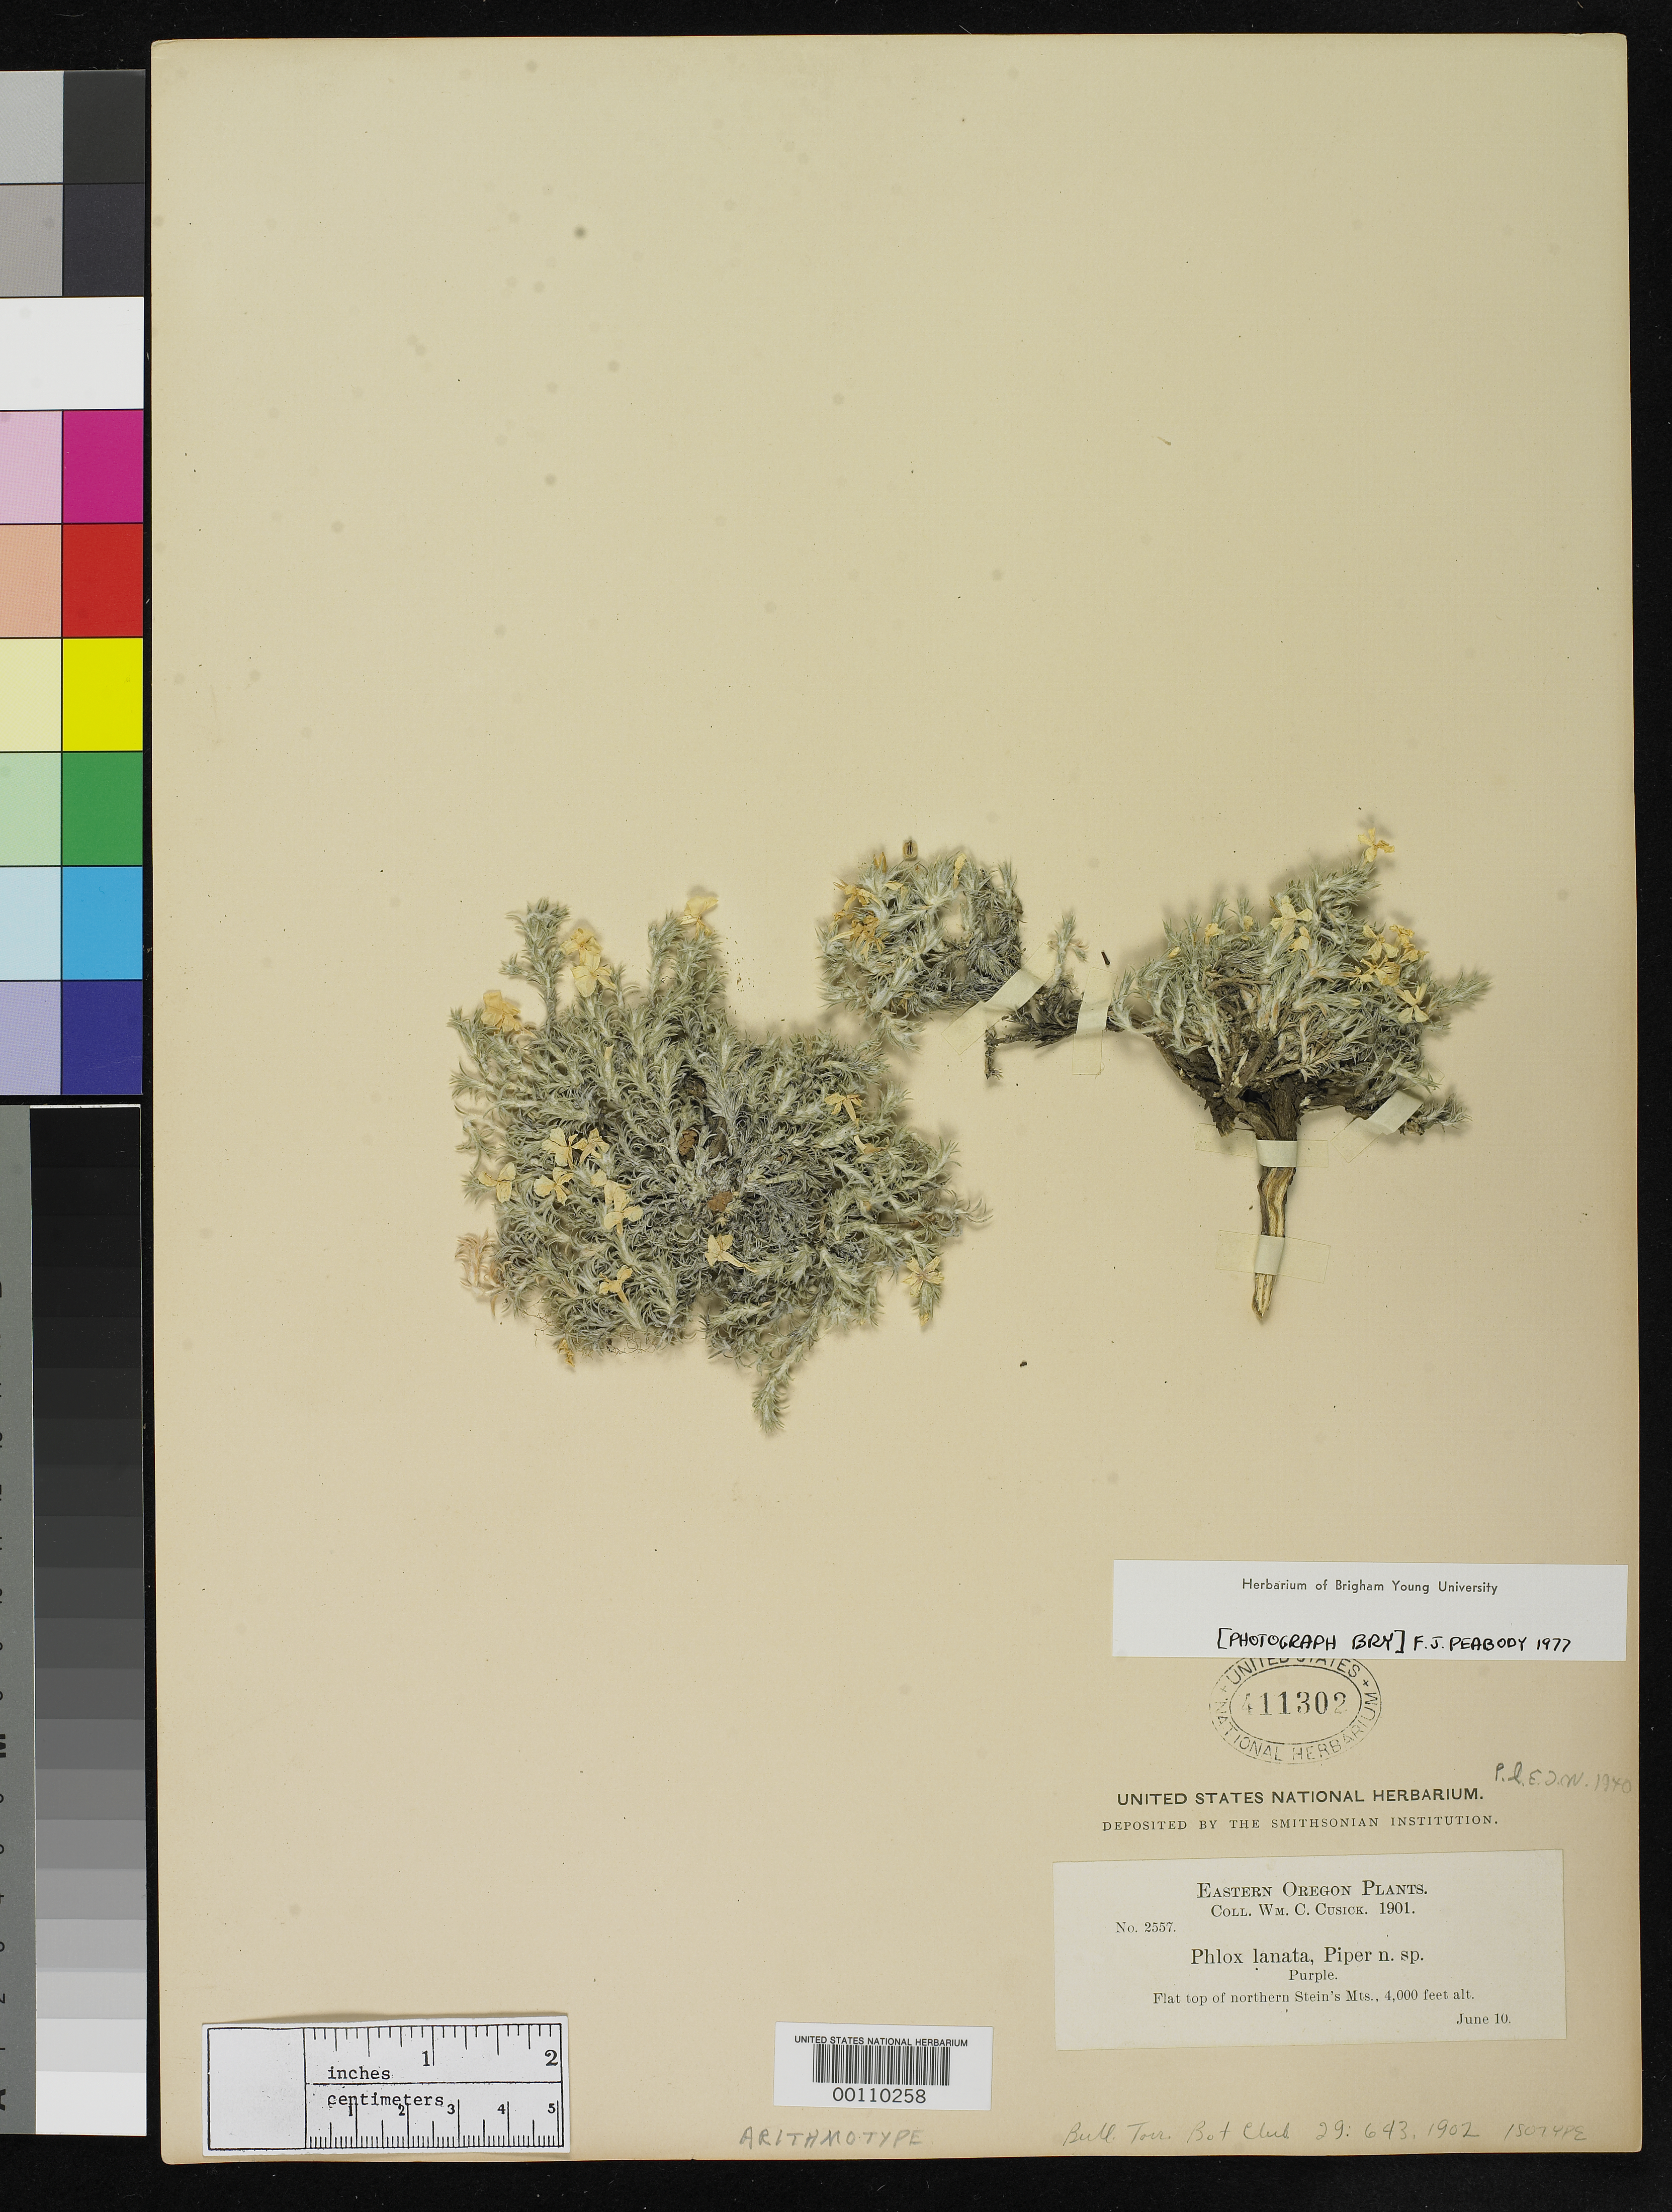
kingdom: Plantae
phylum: Tracheophyta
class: Magnoliopsida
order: Ericales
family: Polemoniaceae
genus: Phlox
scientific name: Phlox lanata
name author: Piper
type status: Isotype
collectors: W. C. Cusick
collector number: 2557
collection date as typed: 10 Jun 1901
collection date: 1901-06-10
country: United States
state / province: Oregon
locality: Stein's Mt.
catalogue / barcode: US 411302